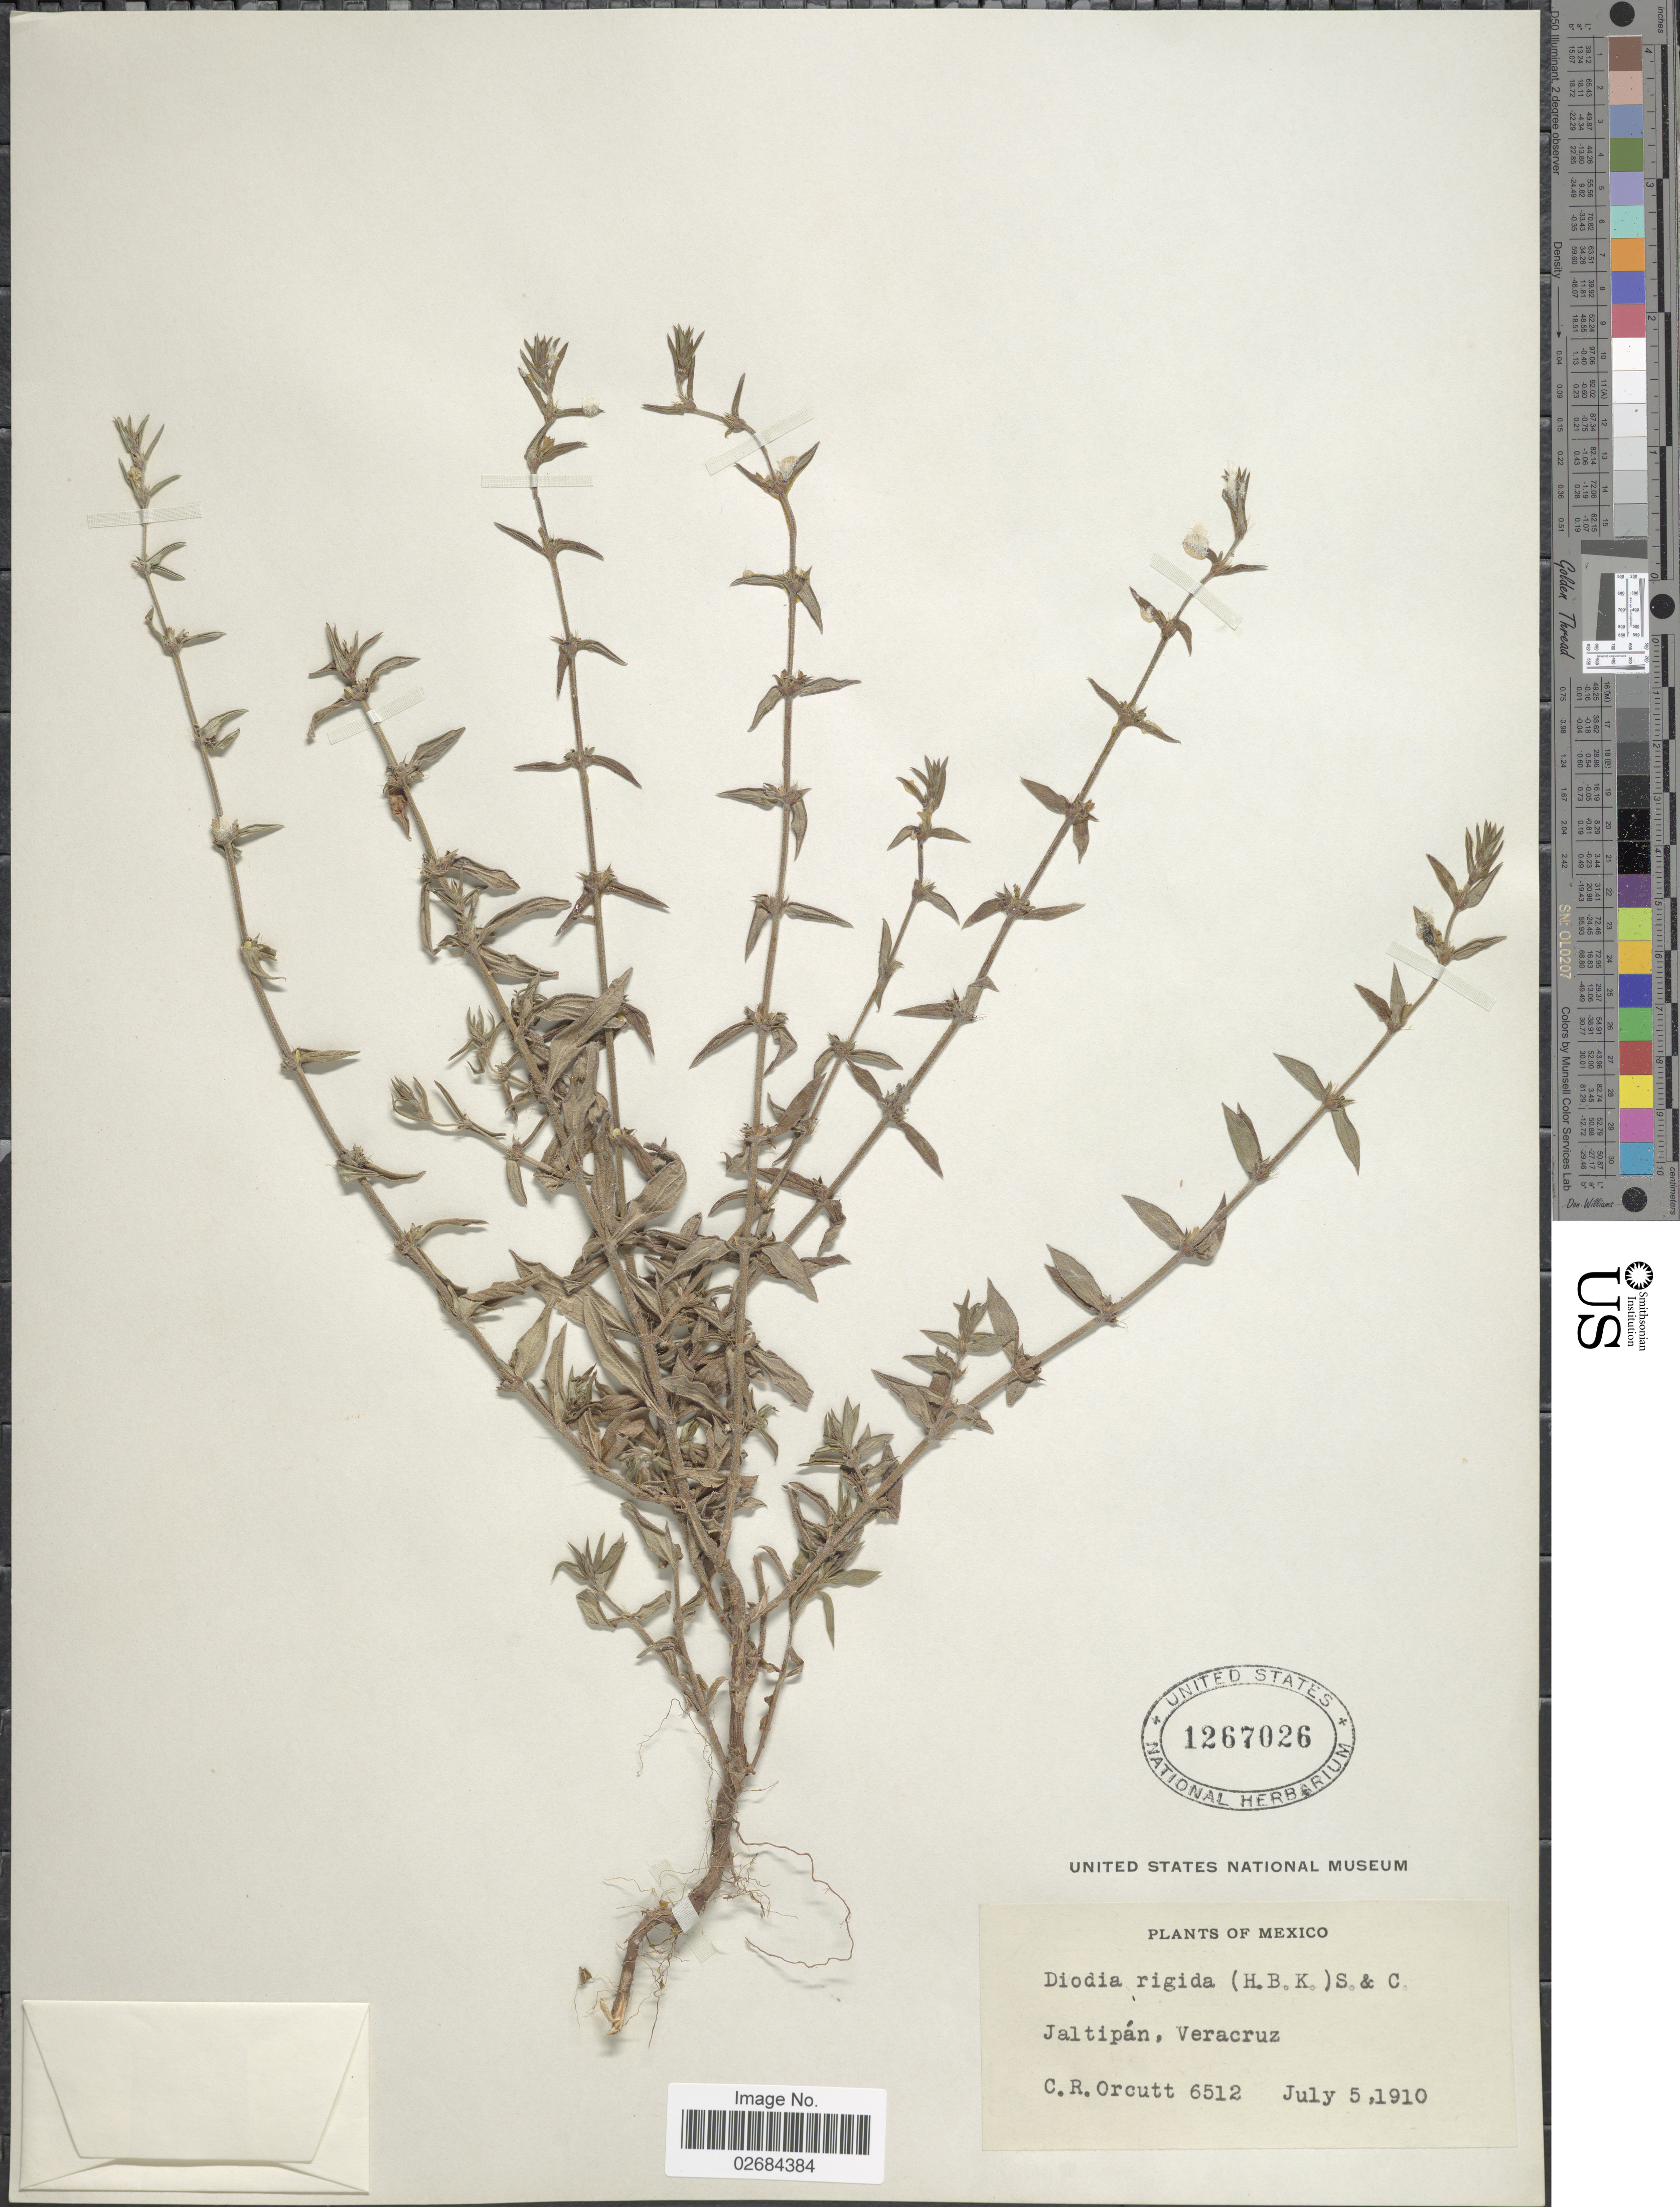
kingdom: Plantae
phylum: Tracheophyta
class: Magnoliopsida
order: Gentianales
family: Rubiaceae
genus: Diodia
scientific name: Diodia rigida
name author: Cham. & Schltdl.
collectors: C. R. Orcutt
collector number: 6512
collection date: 1910-07-05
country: Mexico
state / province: Veracruz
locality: Jaltipán, Veracruz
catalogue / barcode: US 1267026